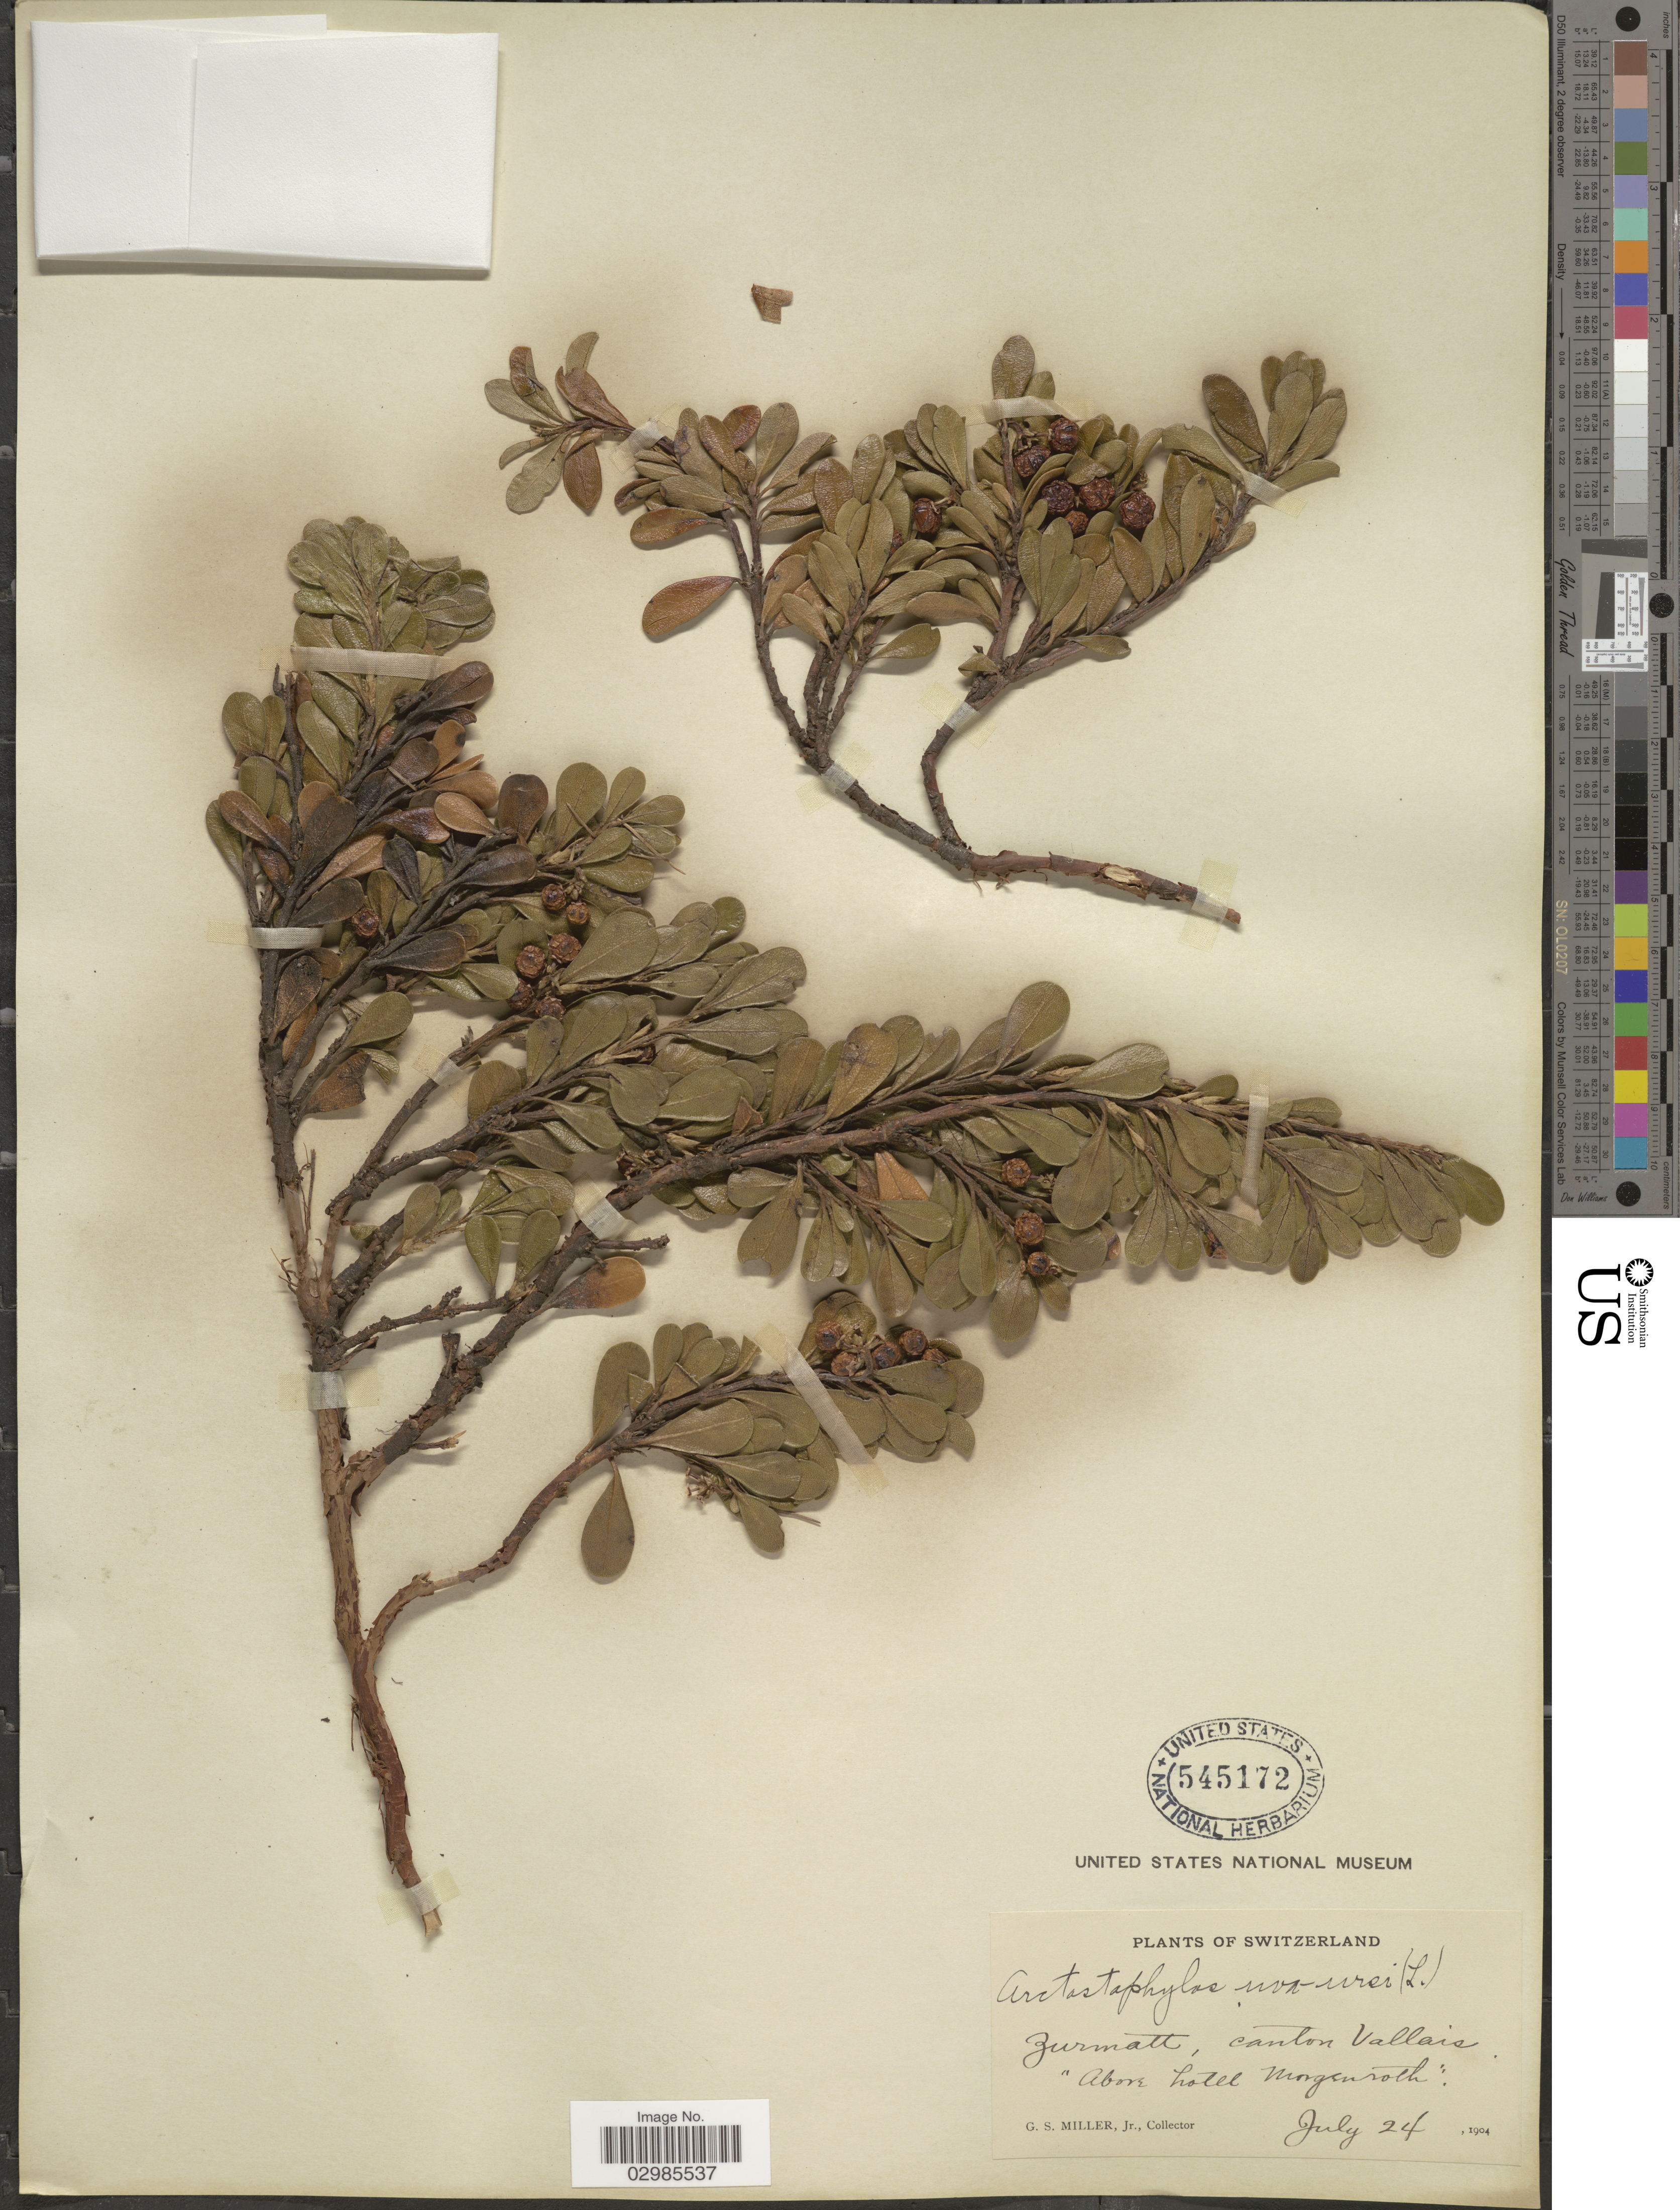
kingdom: Plantae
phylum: Tracheophyta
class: Magnoliopsida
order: Ericales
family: Ericaceae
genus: Arctostaphylos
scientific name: Arctostaphylos uva-ursi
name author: (L.) Spreng.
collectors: G. S. Miller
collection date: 1904-07-24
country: Switzerland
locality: Zurmatt, canton Vallais, "Above hotel Morgenroth".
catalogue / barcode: US 545172